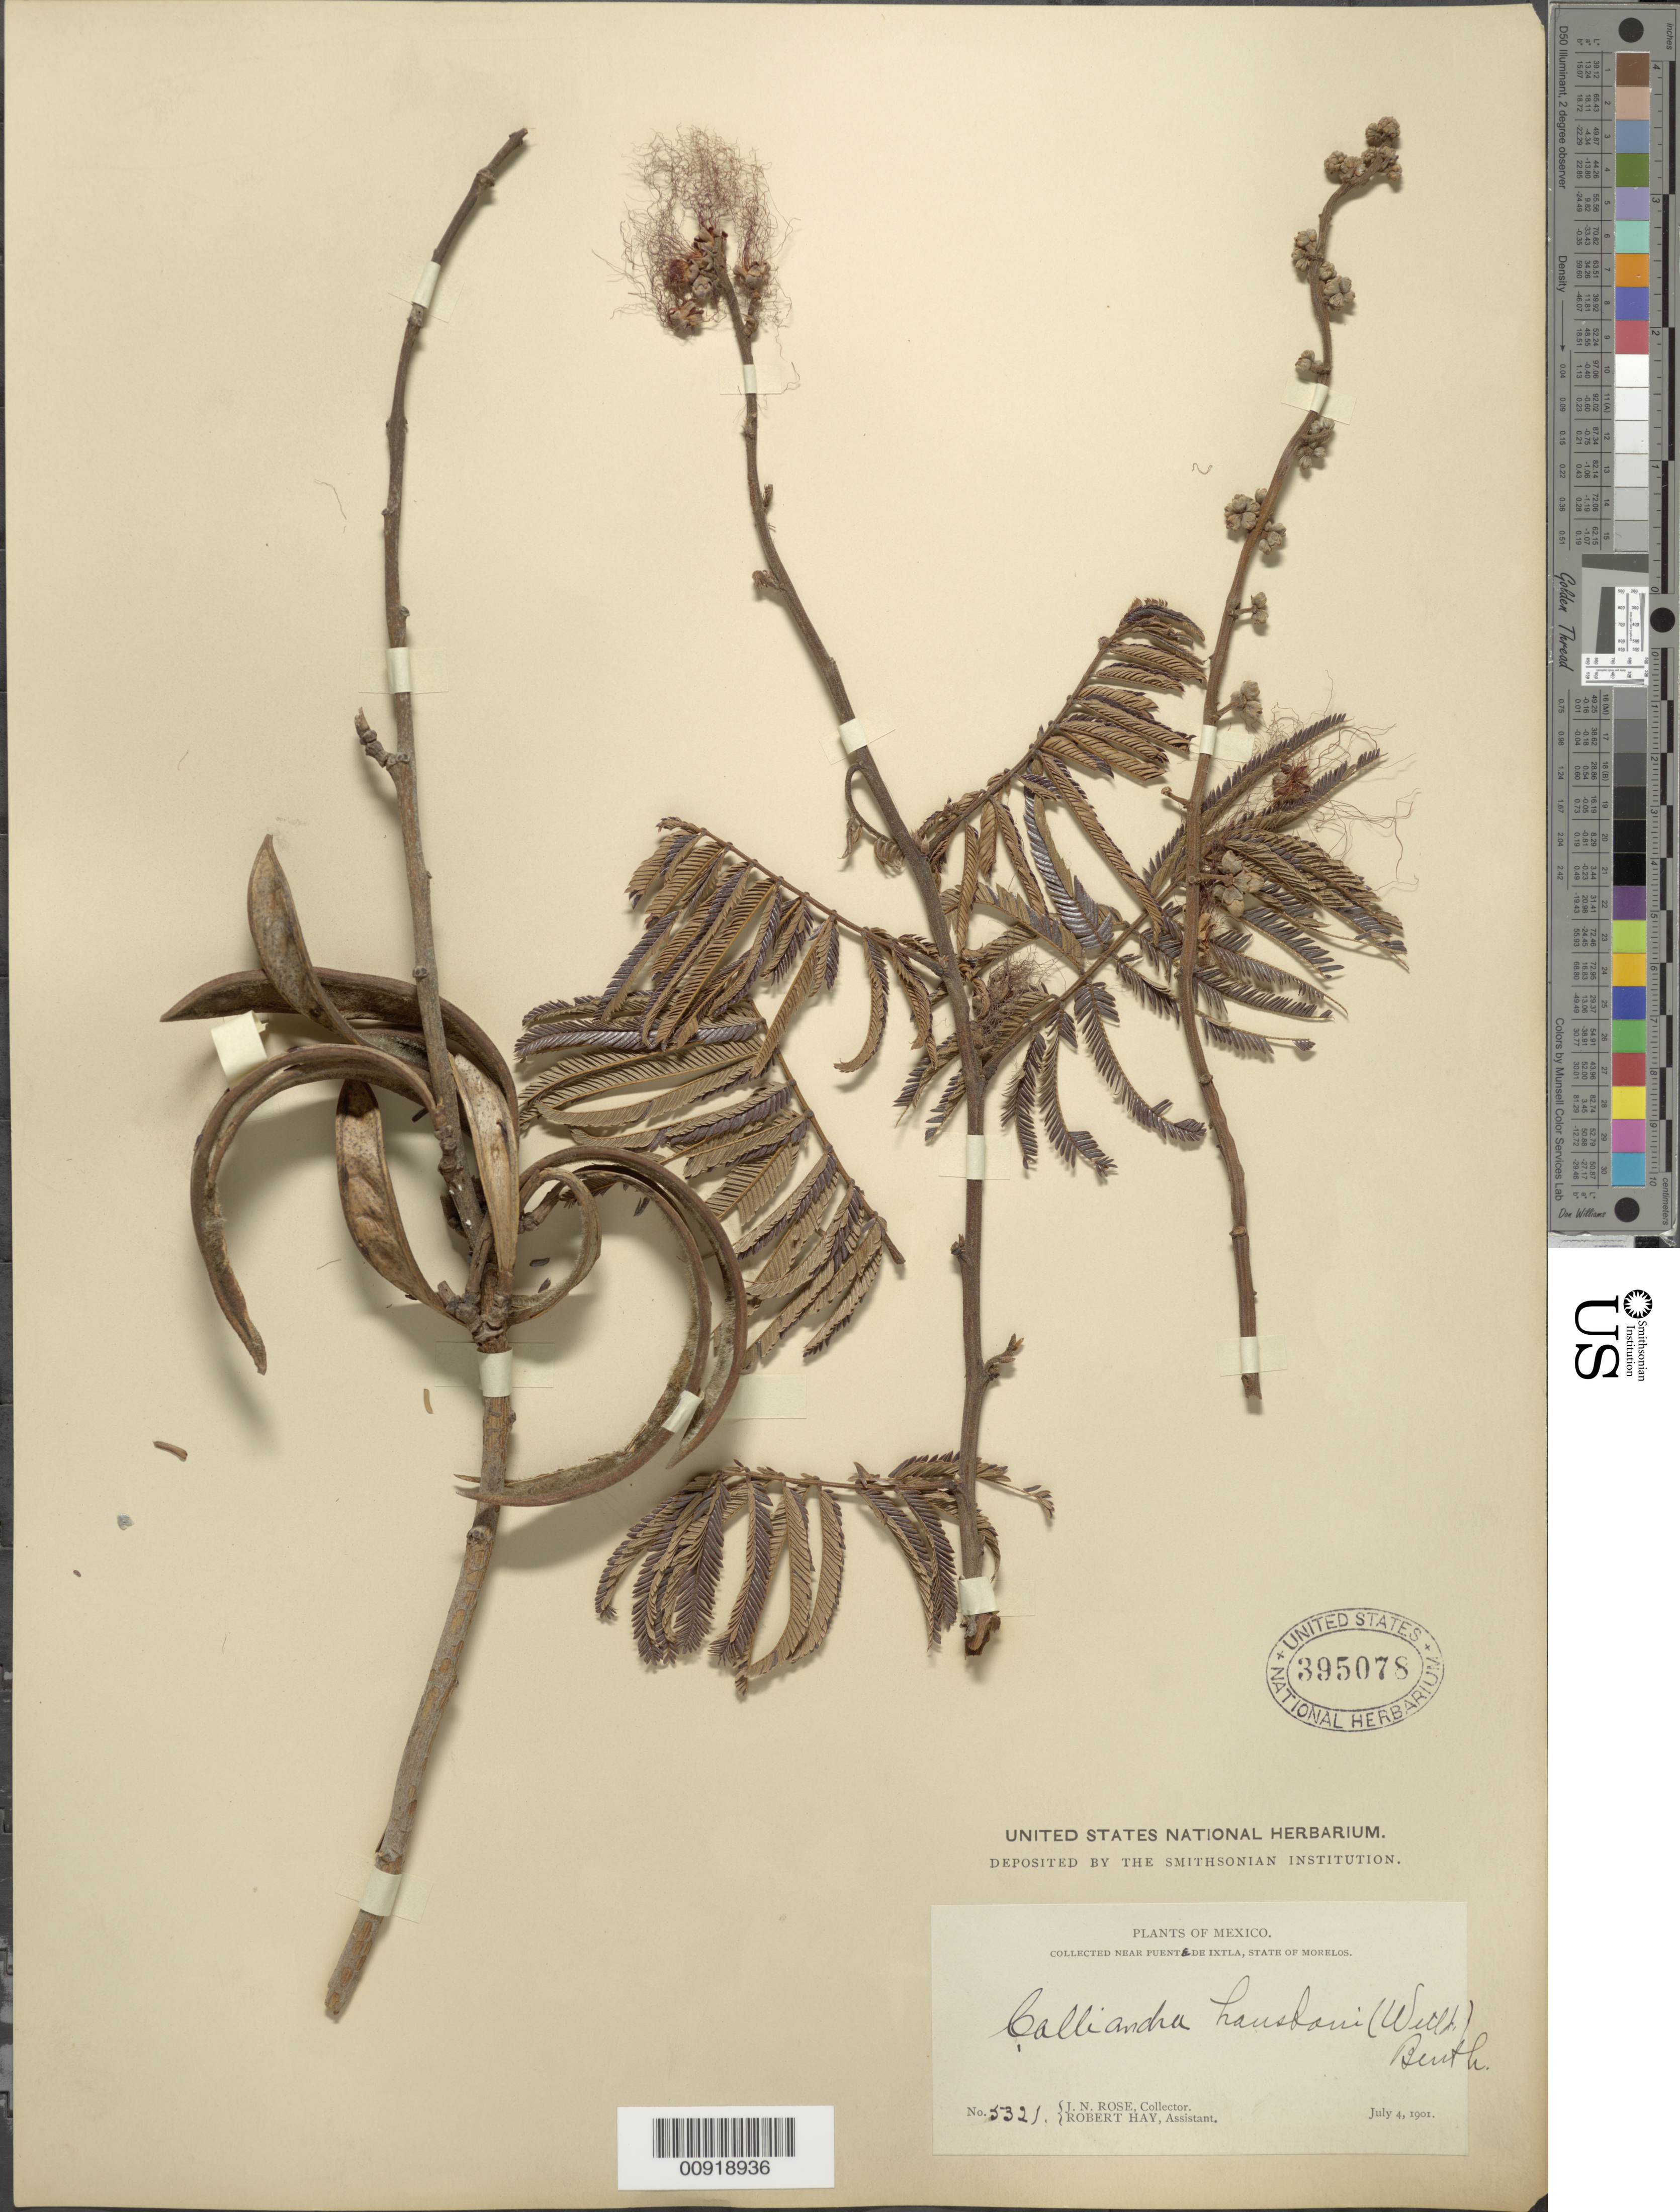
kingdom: Plantae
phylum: Tracheophyta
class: Magnoliopsida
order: Fabales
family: Fabaceae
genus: Calliandra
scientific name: Calliandra houstoniana var. houstoniana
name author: (Mill.) Standl.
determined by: Strong, Mark T., (BOT), Smithsonian Institution - National Museum of Natural History (UNITED STATES)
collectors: J. N. Rose & R. Hay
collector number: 5321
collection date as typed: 04 Jul 1901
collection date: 1901-07-04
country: Mexico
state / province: Morelos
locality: Near Puente de Ixtla, State of Morelos.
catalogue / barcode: US 395078